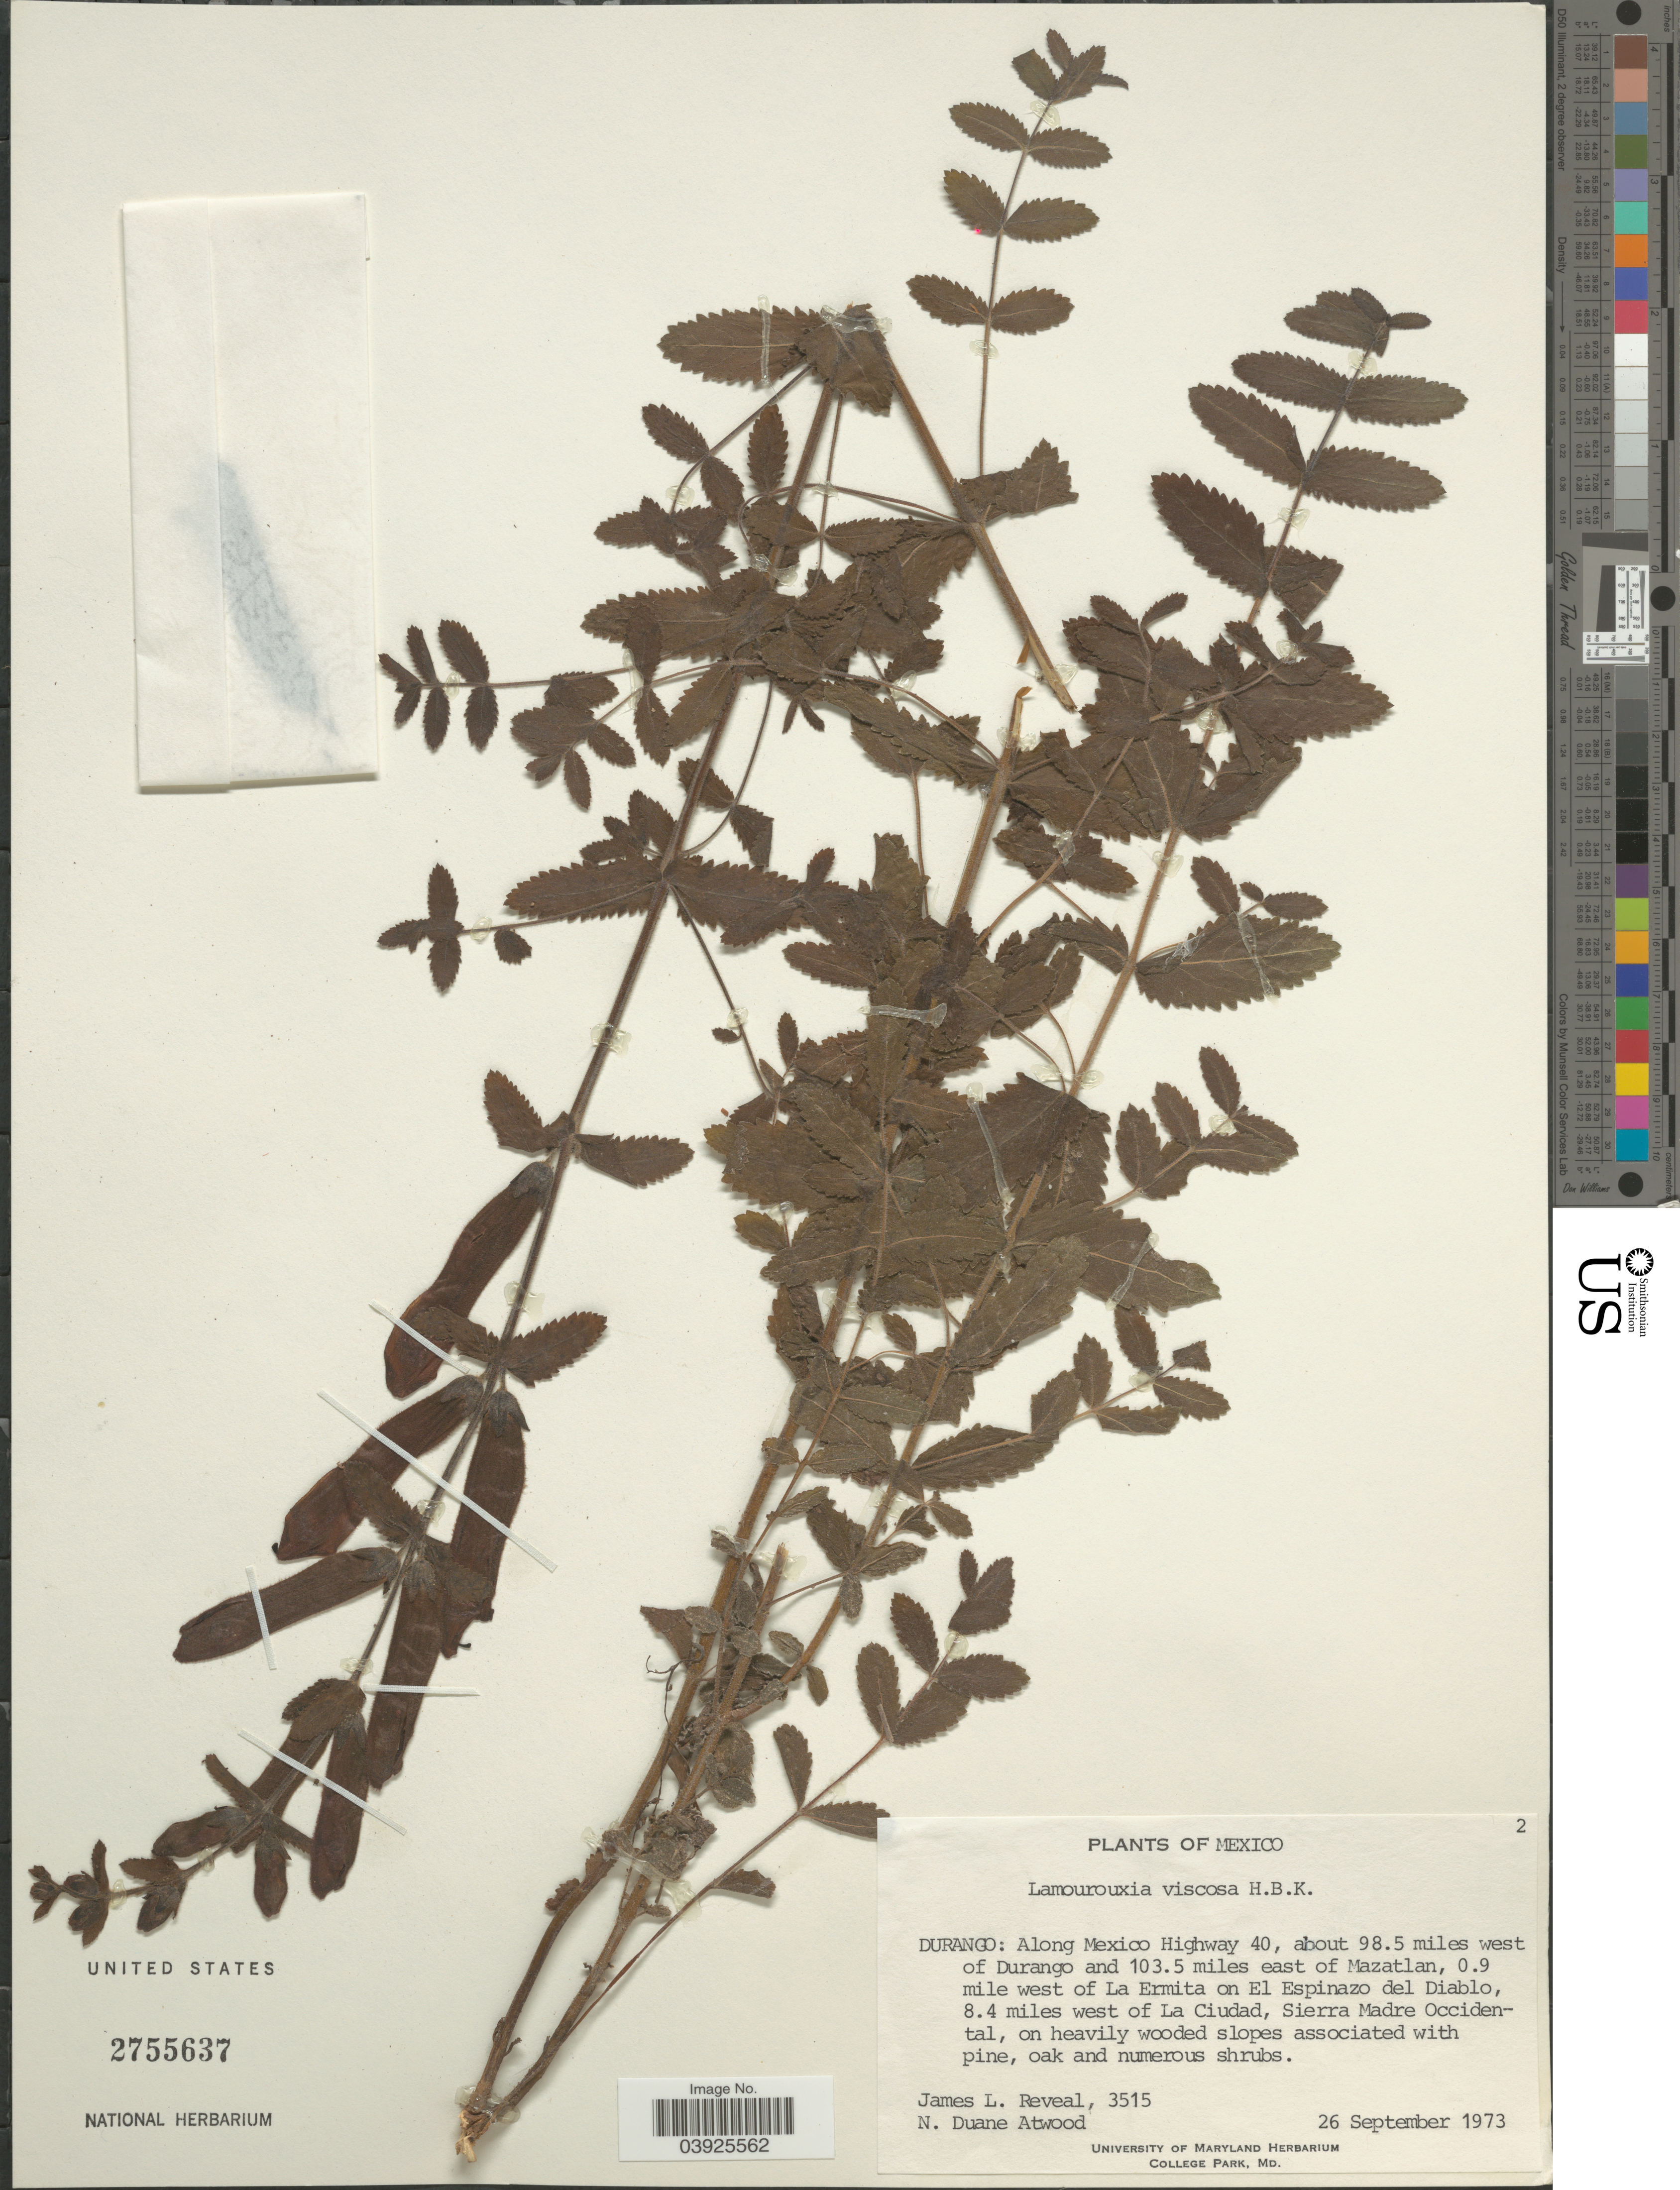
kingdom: Plantae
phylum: Tracheophyta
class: Magnoliopsida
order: Lamiales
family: Orobanchaceae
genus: Lamourouxia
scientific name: Lamourouxia viscosa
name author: Kunth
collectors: J. L. Reveal & N. Atwood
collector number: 3515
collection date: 1973-09-26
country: Mexico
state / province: Durango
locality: Along Mexico Highway 40, about 98.5 miles west of Durango and 103.5 miles east of Mazatlan, 0.9 miles west of La Ermita on El Espinazo del Diablo, 8.4 miles west of La Ciudad, Sierra Madre Occidental.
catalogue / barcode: US 2755637